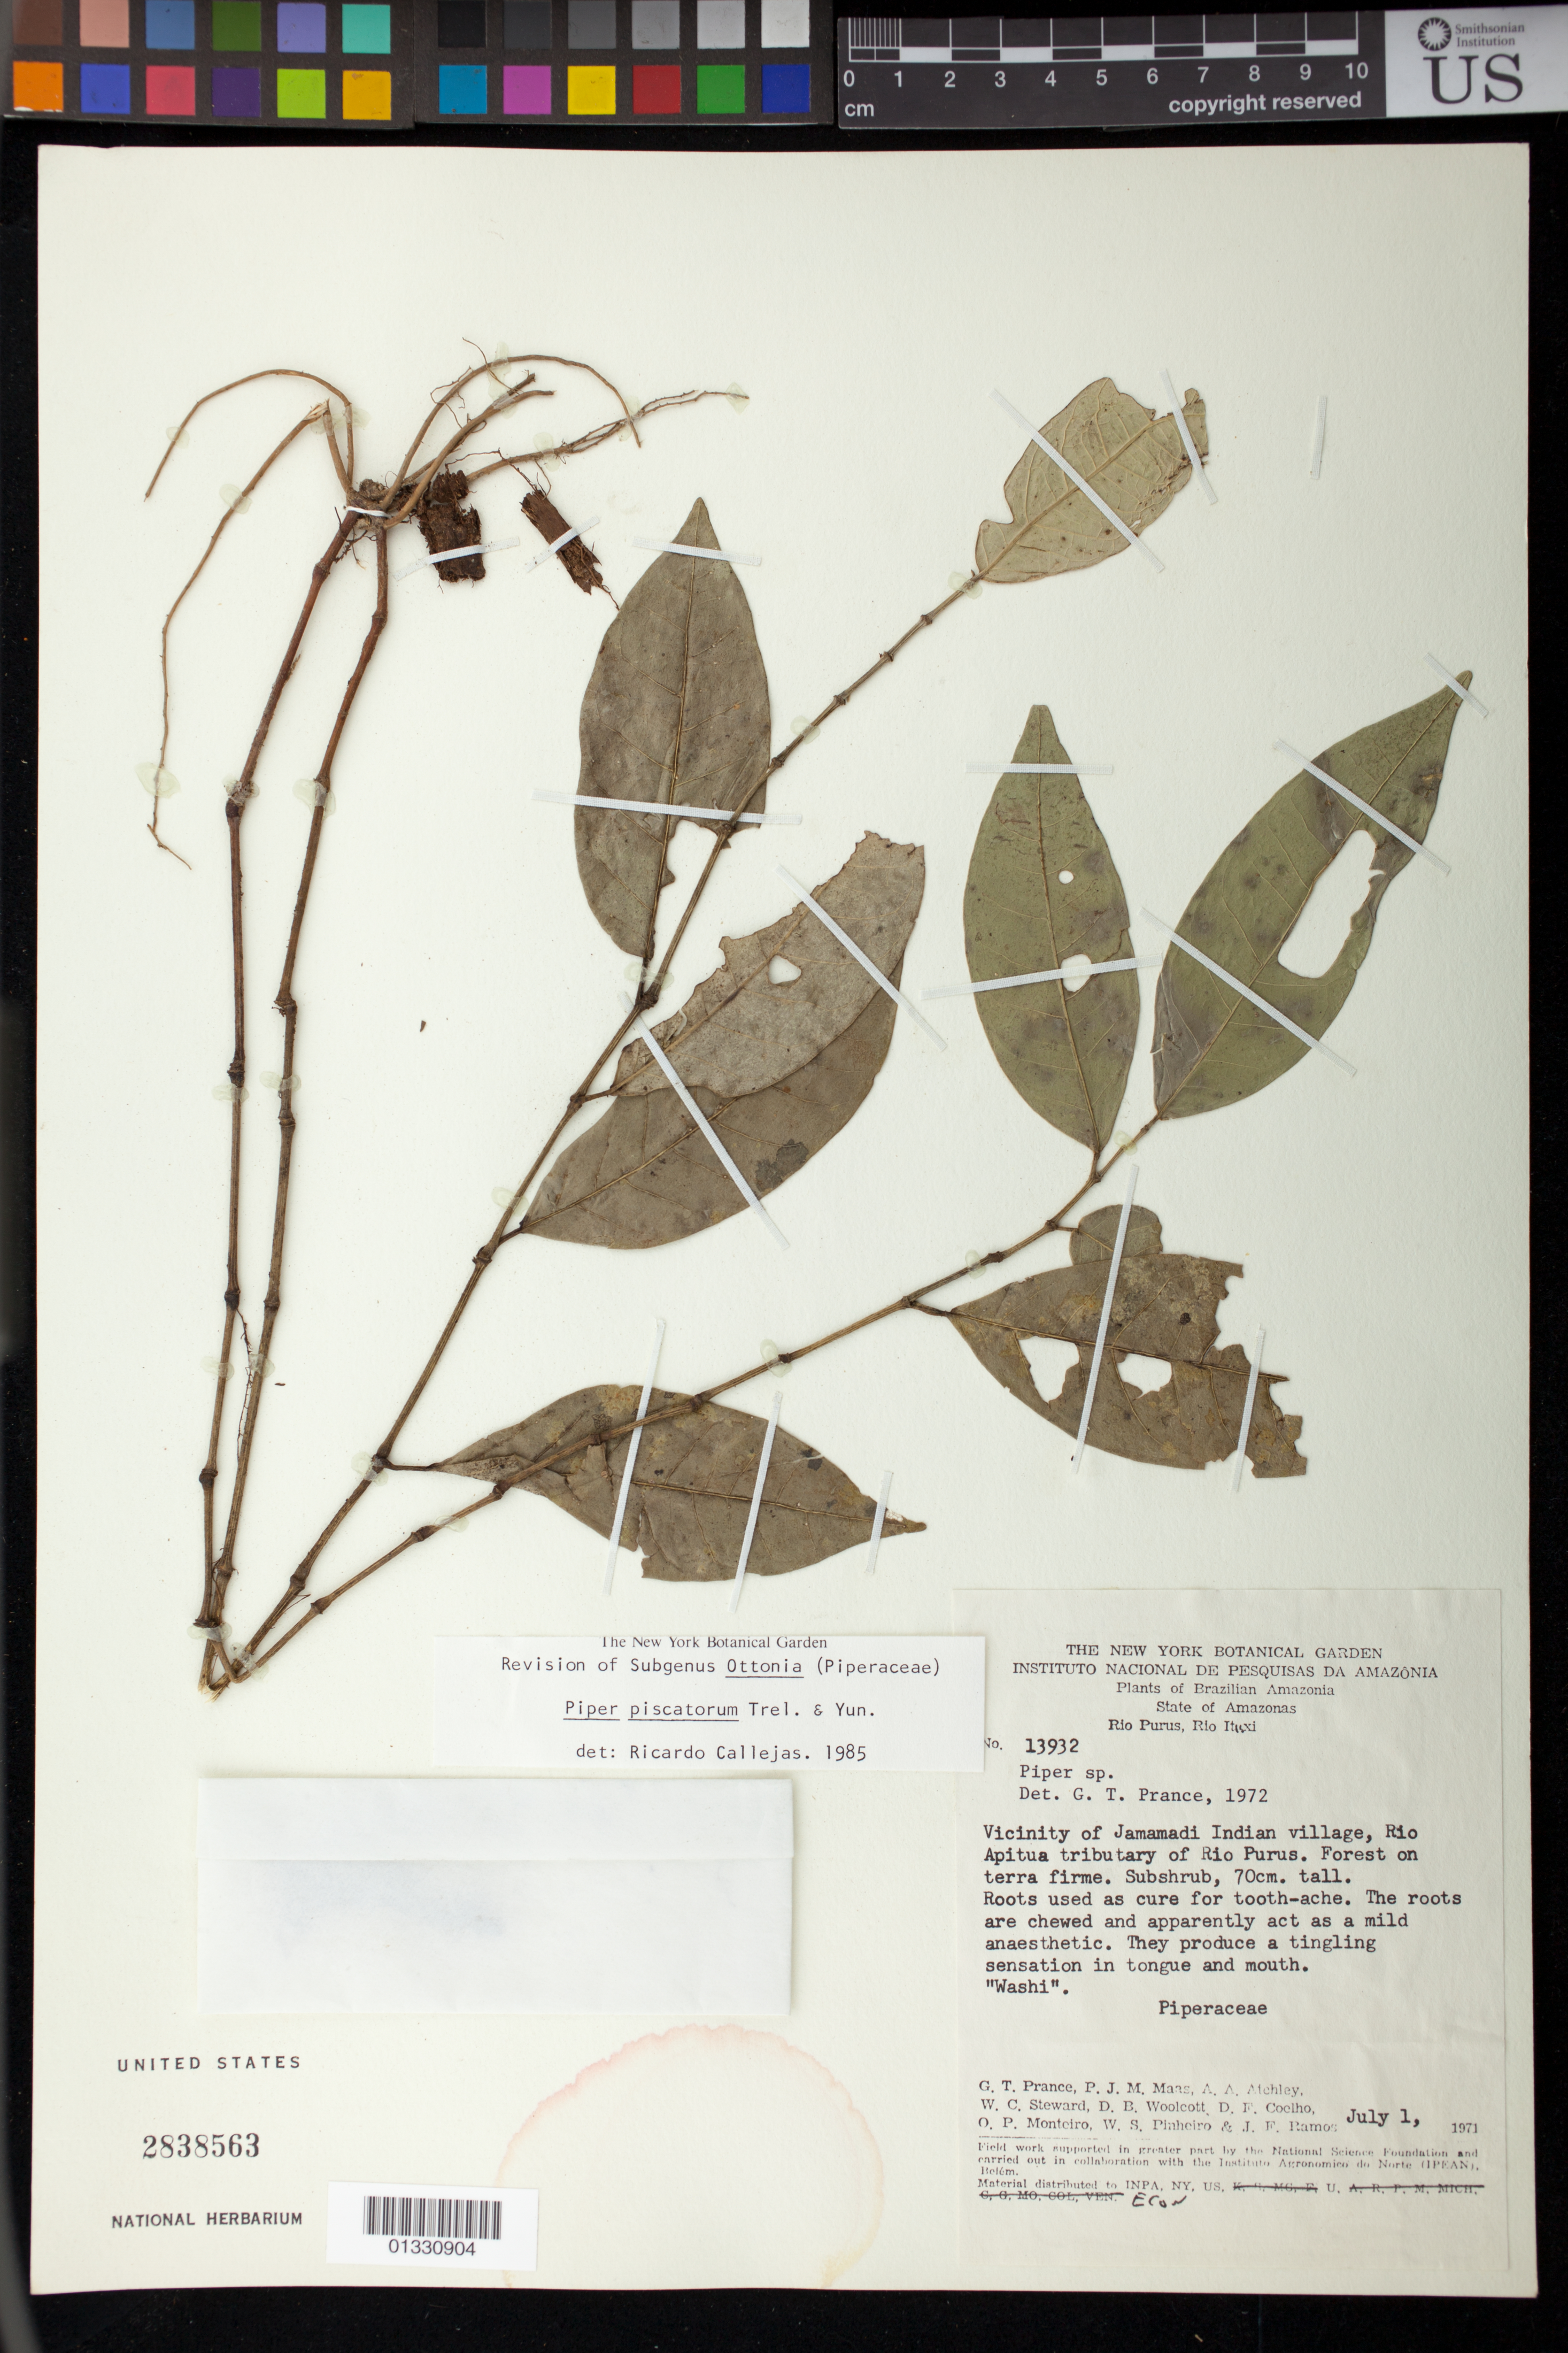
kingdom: Plantae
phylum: Tracheophyta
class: Magnoliopsida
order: Piperales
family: Piperaceae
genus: Piper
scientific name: Piper piscatorum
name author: Trel. & Yunck.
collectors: G. T. Prance et al.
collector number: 13932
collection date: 1971-07-01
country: Brazil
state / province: Amazonas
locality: Vicinity of Jamandi Indian village, Rio Apitua tributary of RIo Purus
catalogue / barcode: US 2838563